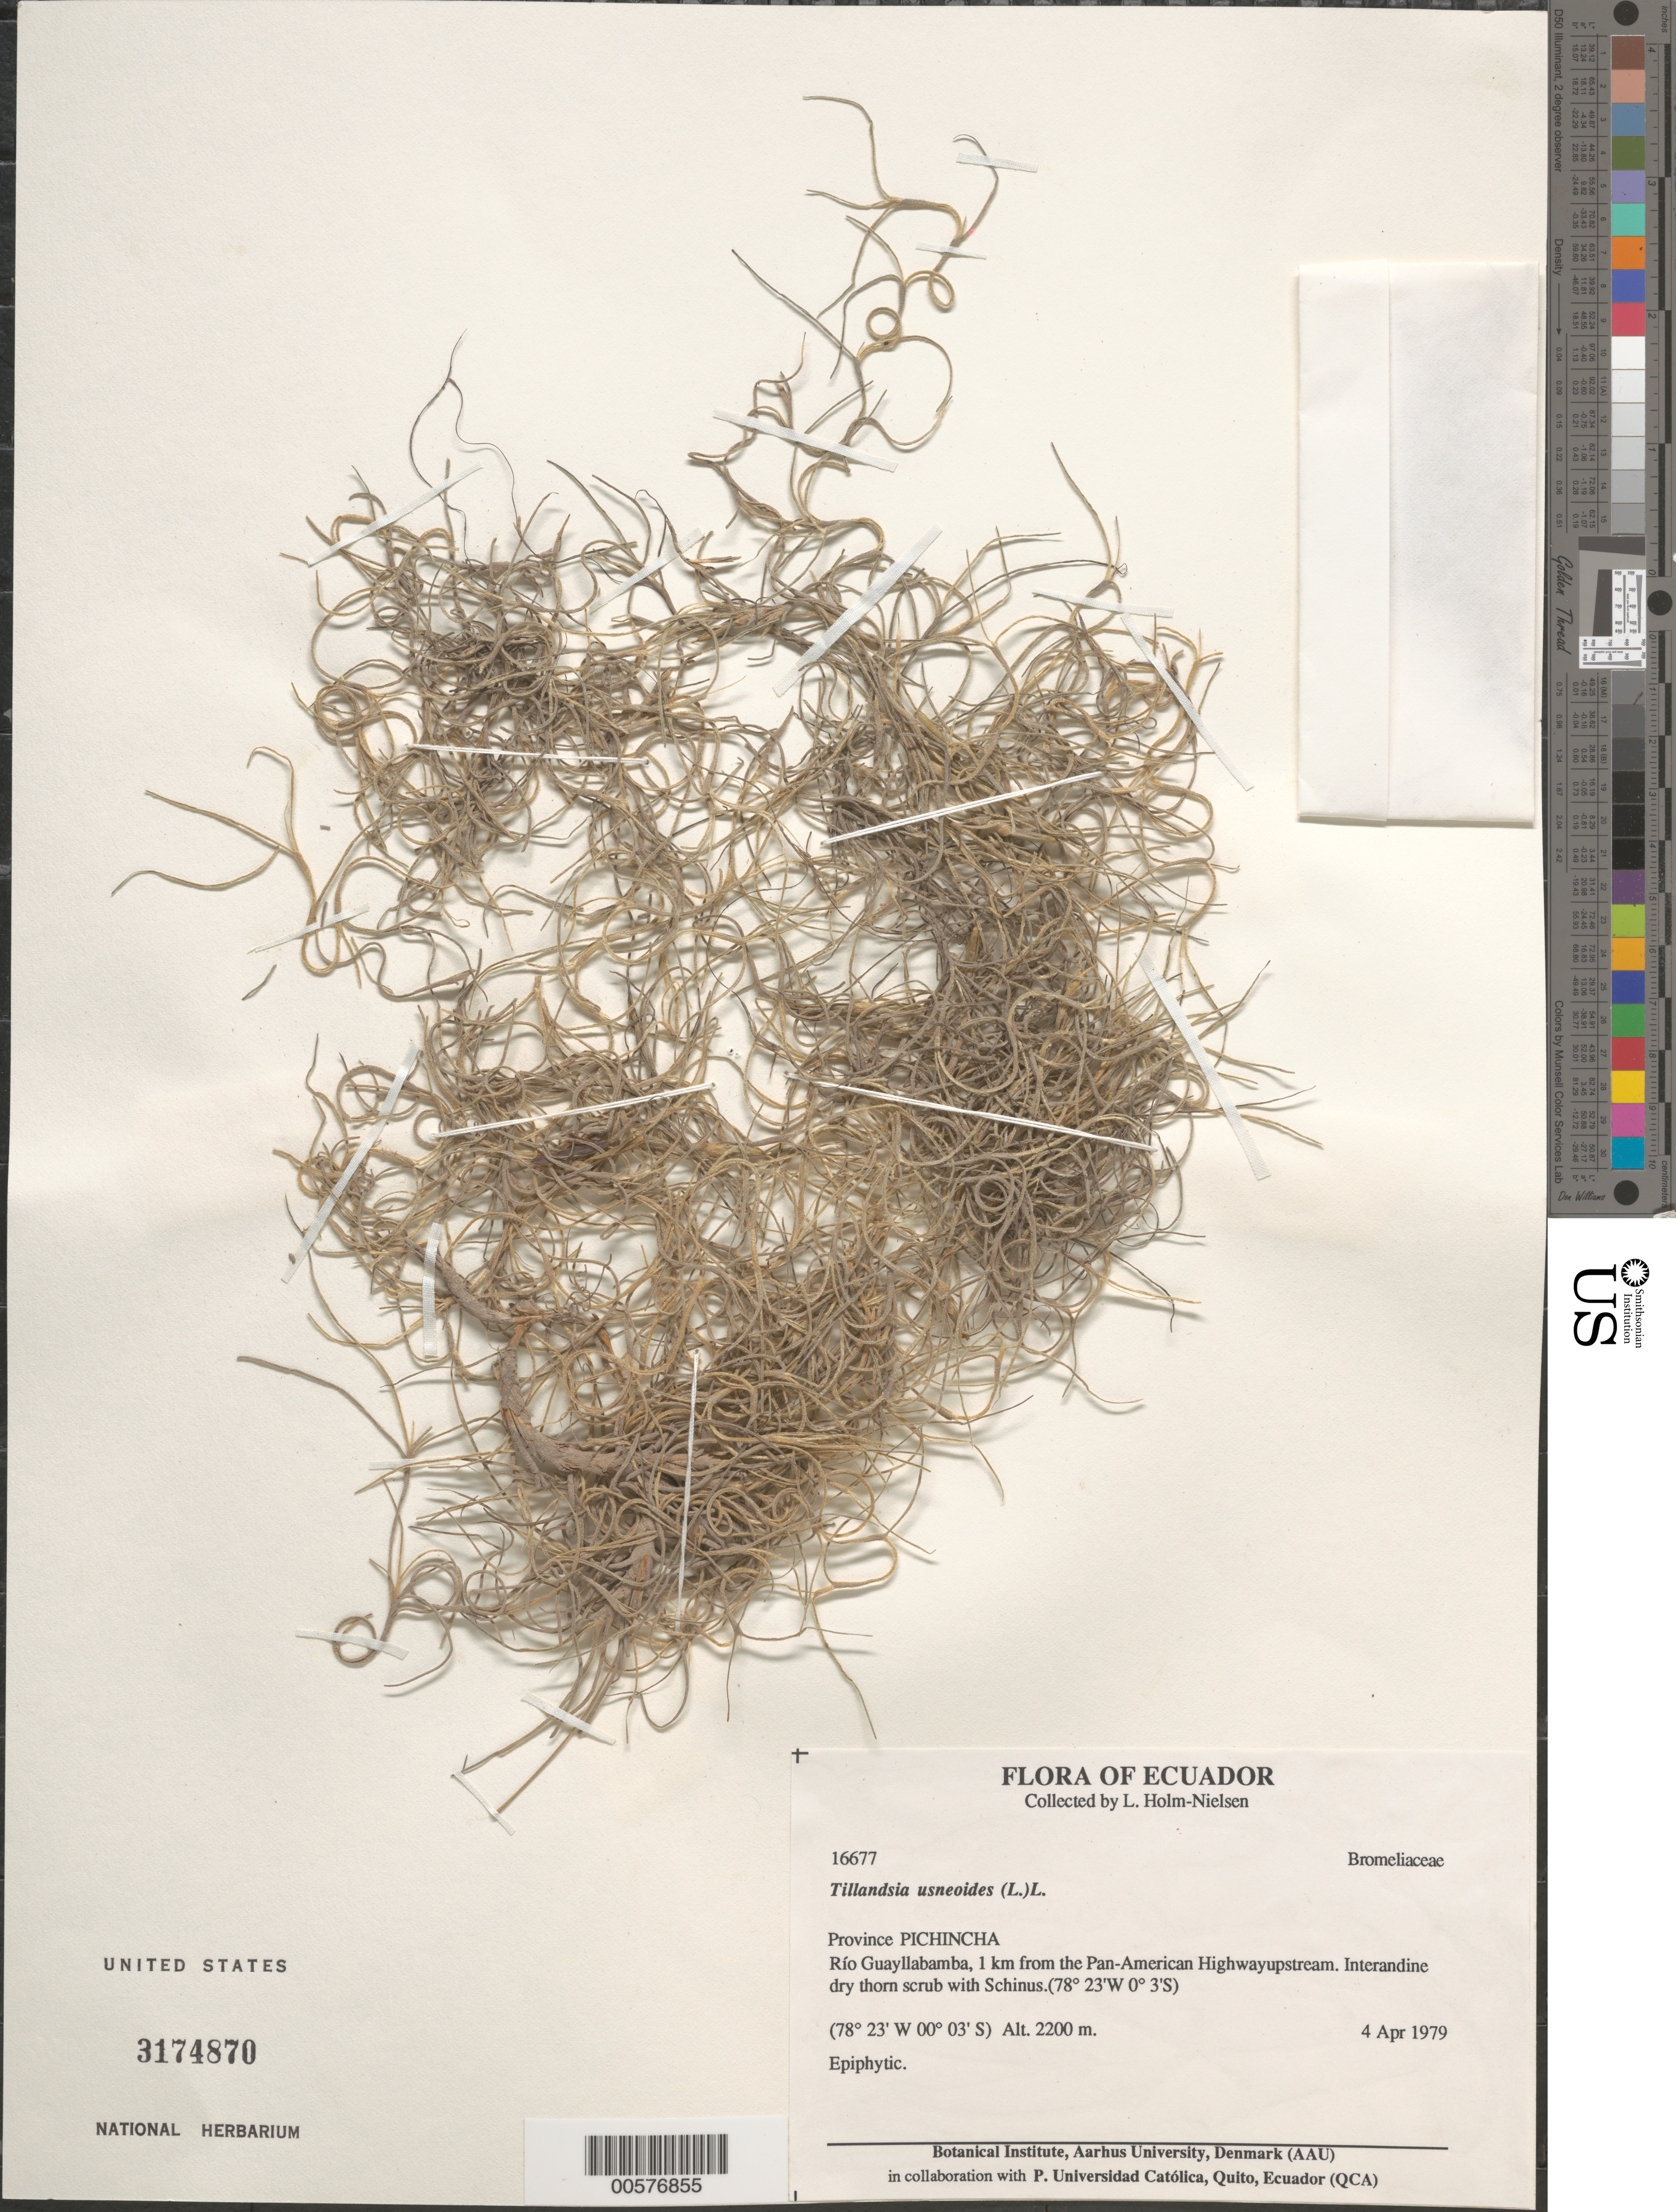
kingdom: Plantae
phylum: Tracheophyta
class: Liliopsida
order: Poales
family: Bromeliaceae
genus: Tillandsia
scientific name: Tillandsia usneoides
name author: (L.) L.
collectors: L. Holm-Nielsen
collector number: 16677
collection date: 1979-04-04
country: Ecuador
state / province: Pichincha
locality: Prov. Pichincha: Río Guayllabamba, 1 km from the Pan-American Highway upstream.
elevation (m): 2200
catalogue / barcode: US 3174870